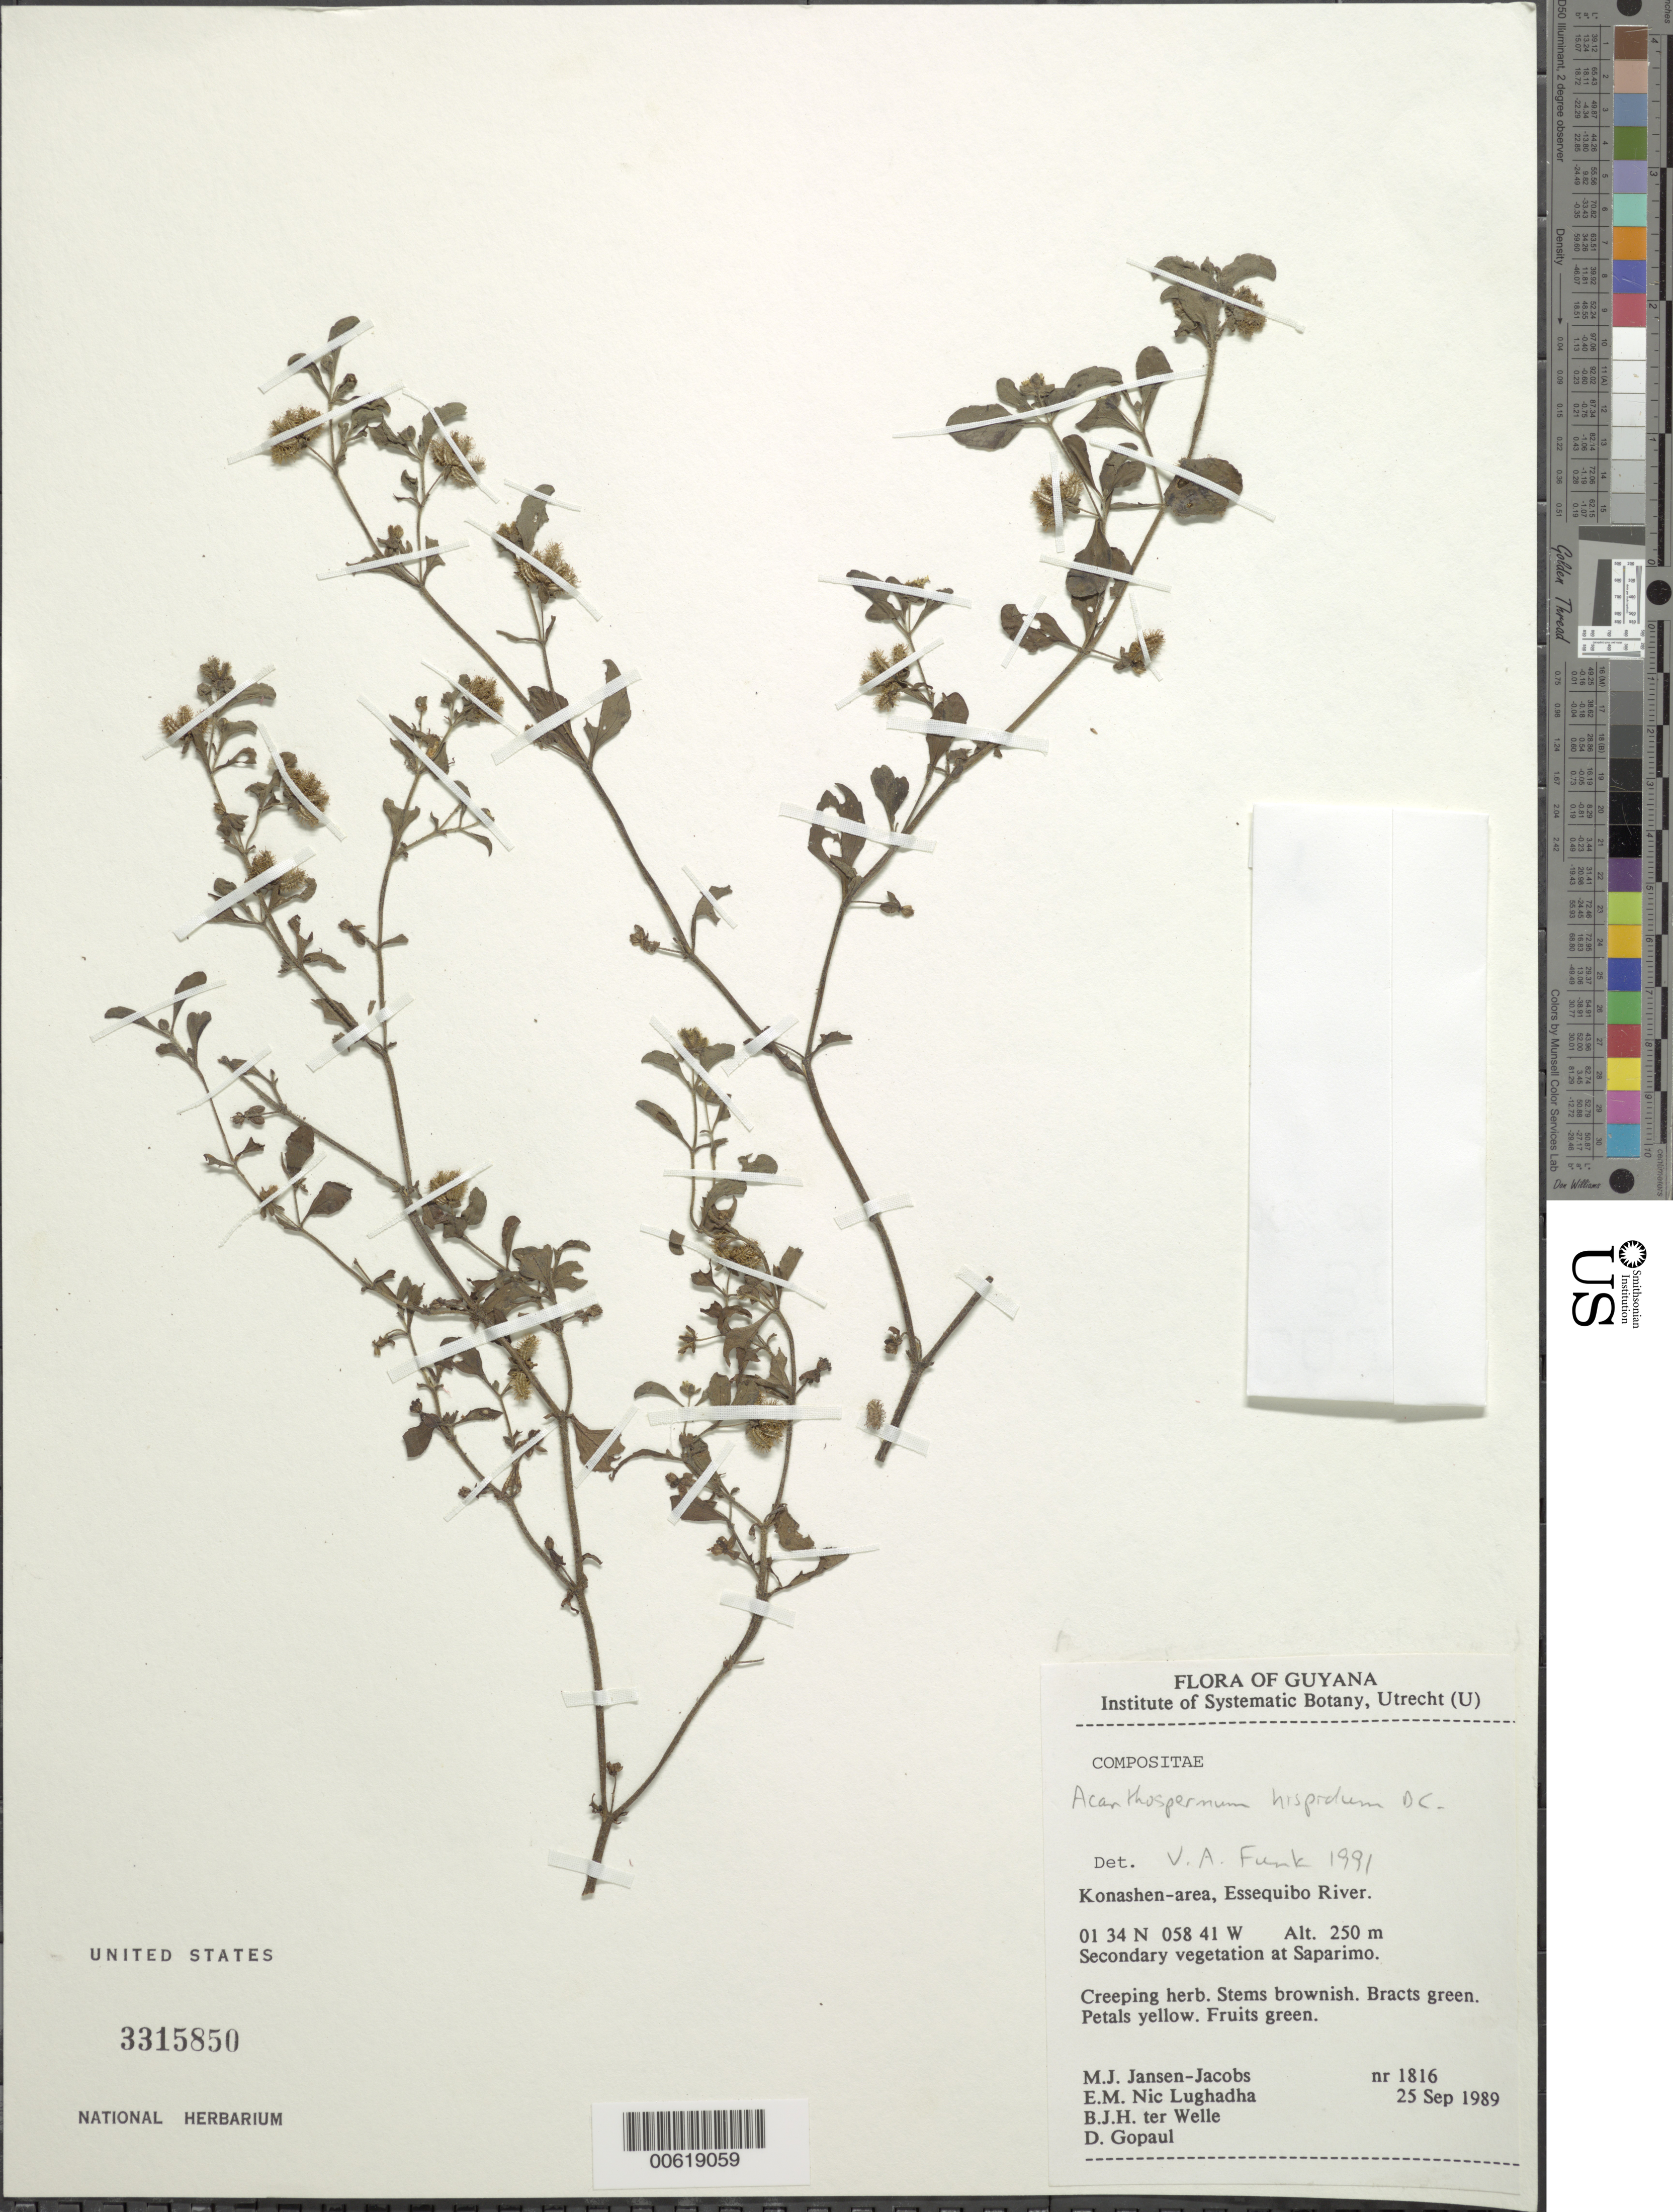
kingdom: Plantae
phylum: Tracheophyta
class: Magnoliopsida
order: Asterales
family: Asteraceae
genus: Acanthospermum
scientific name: Acanthospermum hispidum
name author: DC.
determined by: Funk, Vicki A., (BOT), Smithsonian Institution - National Museum of Natural History (UNITED STATES)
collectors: M. J. Jansen-Jacobs, E. Nic Lughadha, B. Welle & D. Gopaul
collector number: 1816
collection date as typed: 25-Sep-89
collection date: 1989-09-25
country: Guyana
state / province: U. Takutu-U. Essequibo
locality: Konashen-area, Essequibo River at Saparimo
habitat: Secondary vegetation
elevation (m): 250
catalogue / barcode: US 3315850